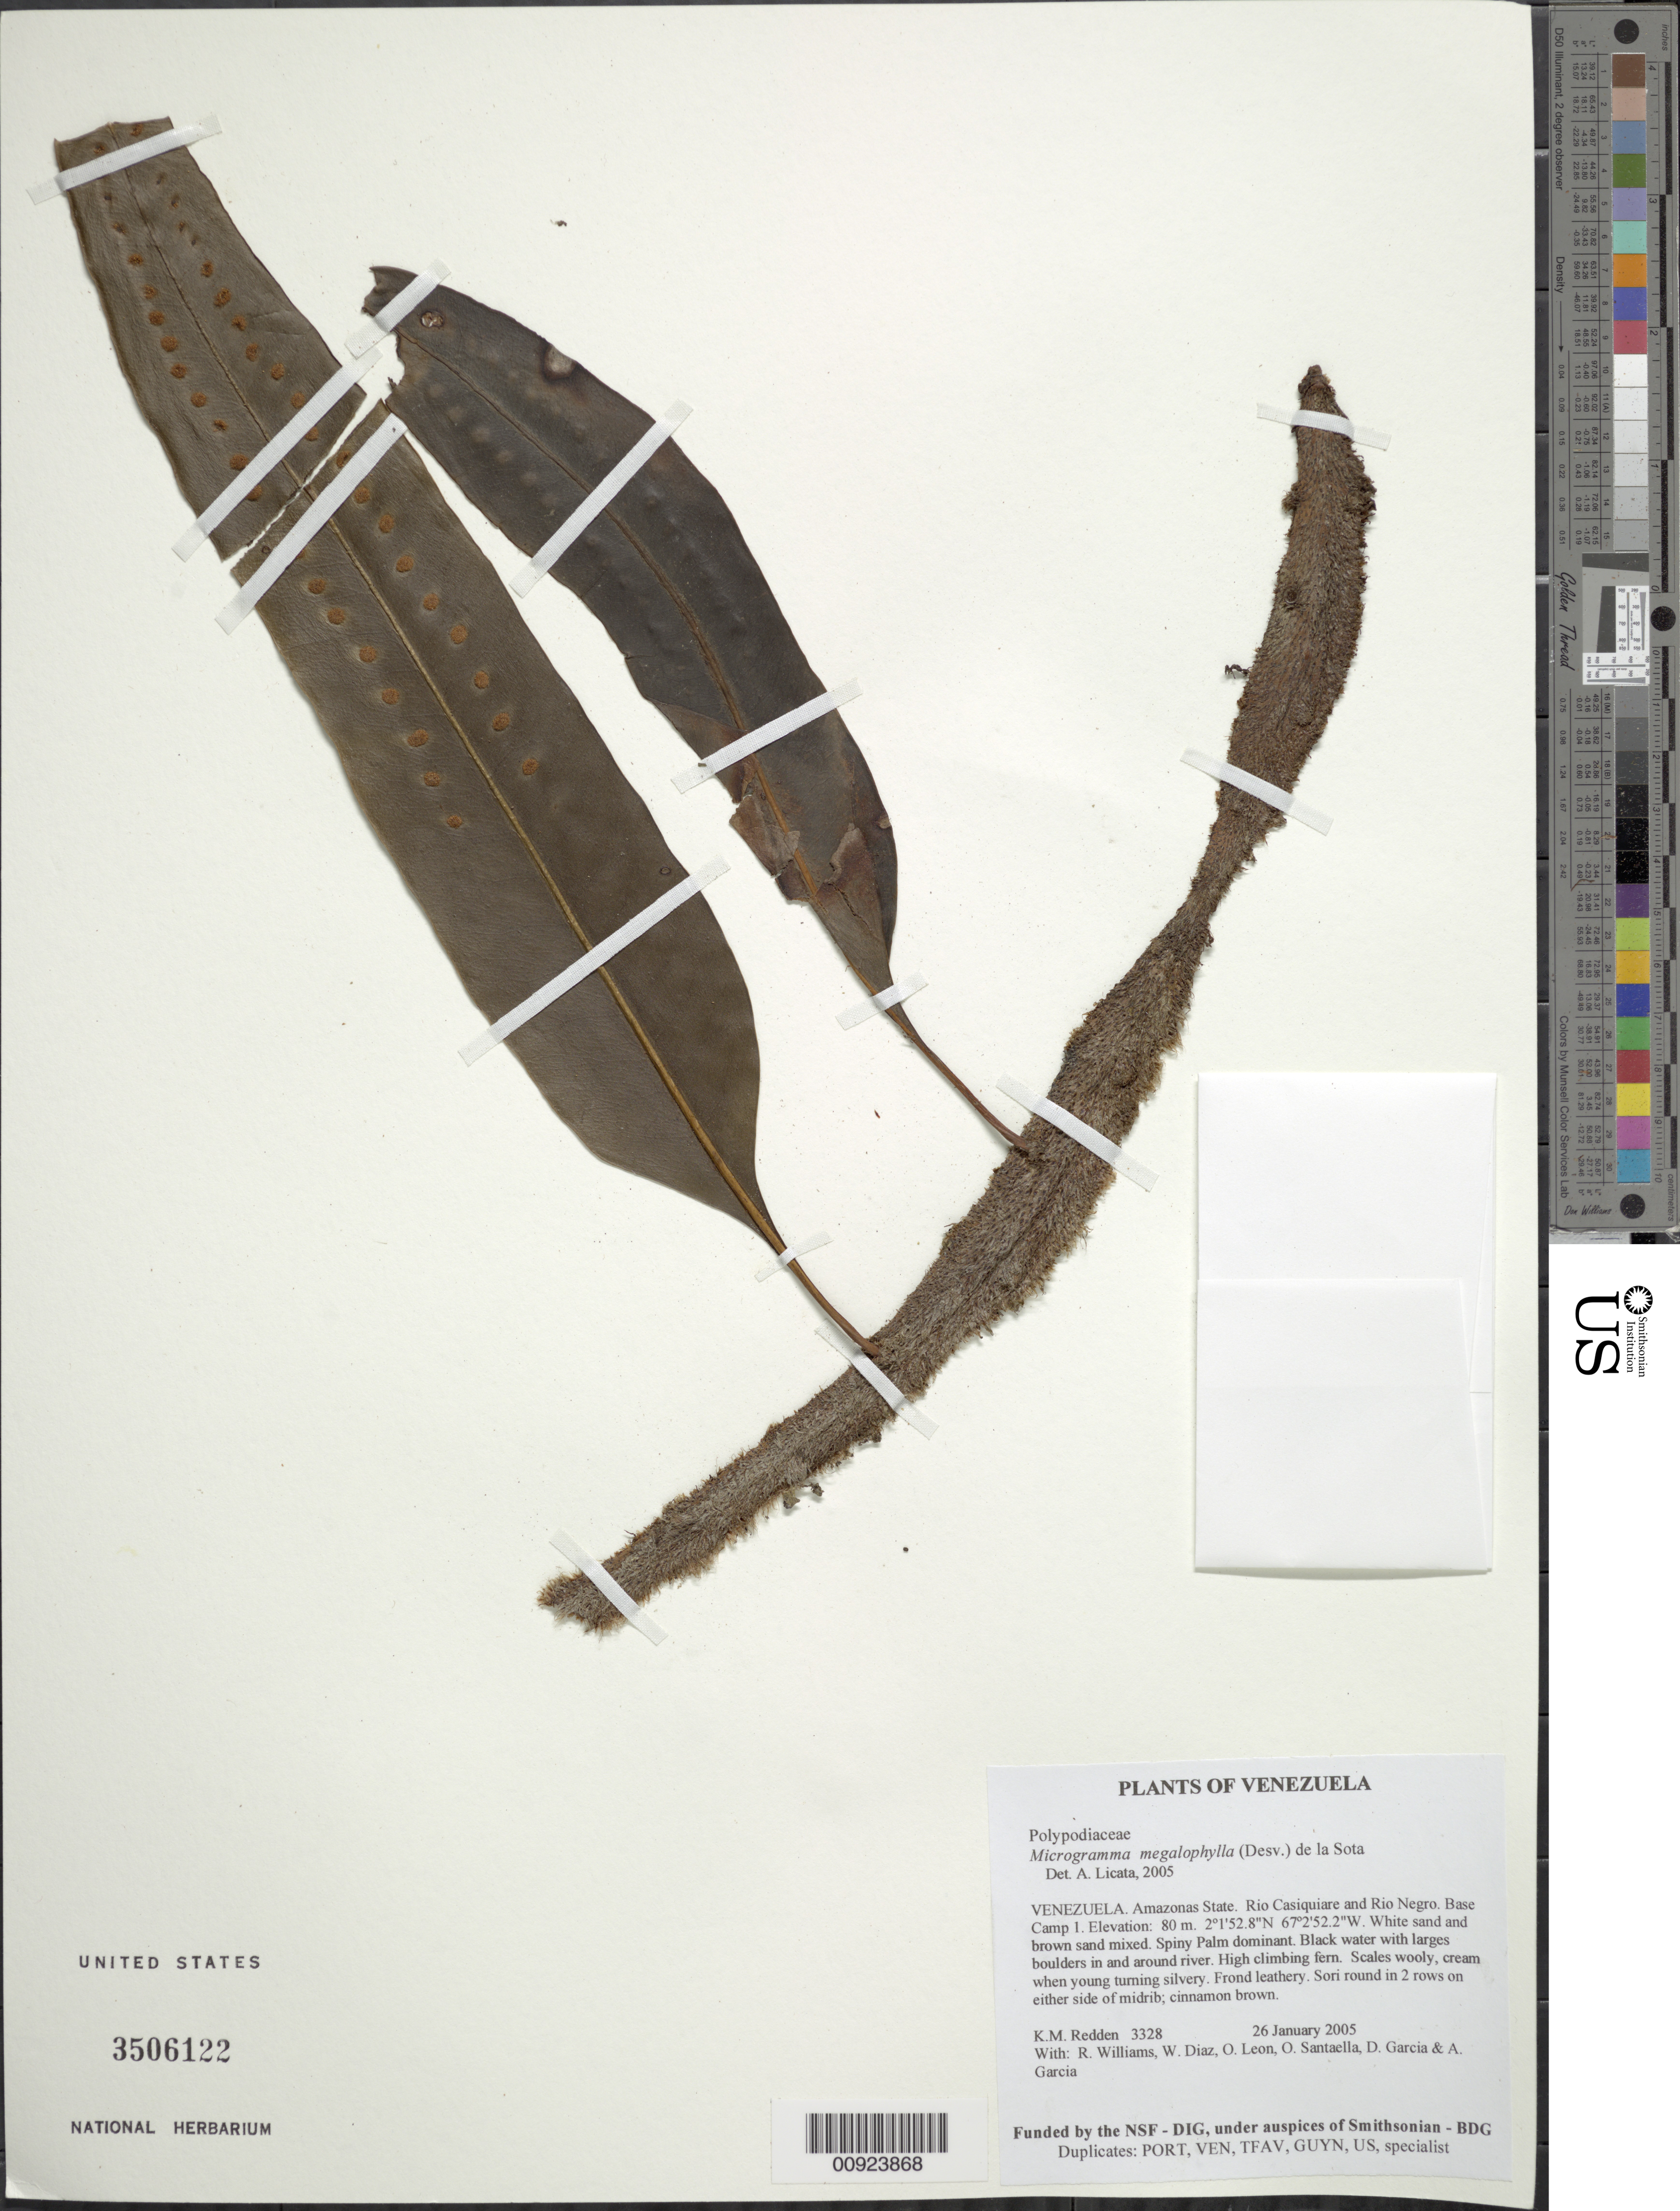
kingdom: Plantae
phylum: Tracheophyta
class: Polypodiopsida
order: Polypodiales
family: Polypodiaceae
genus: Microgramma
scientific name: Microgramma megalophylla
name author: (Desv.) de la Sota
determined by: Licata, A., (PORT), Univ. Nac. Exp. de los Llanos Ezequiel Zamora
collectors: K. M. Redden, R. Williams, W. Díaz P., O. León, O. Santaella, D. Garcia & A. Garcia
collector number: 3328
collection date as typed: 26 January 2005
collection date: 2005-01-26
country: Venezuela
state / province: Amazonas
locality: Rio Casiquiare and Rio Negro. Base Camp 1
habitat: White sand and brown sand mixed. Spiny palm dominant. Black water with larges boulders in and around river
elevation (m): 80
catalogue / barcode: US 3506122